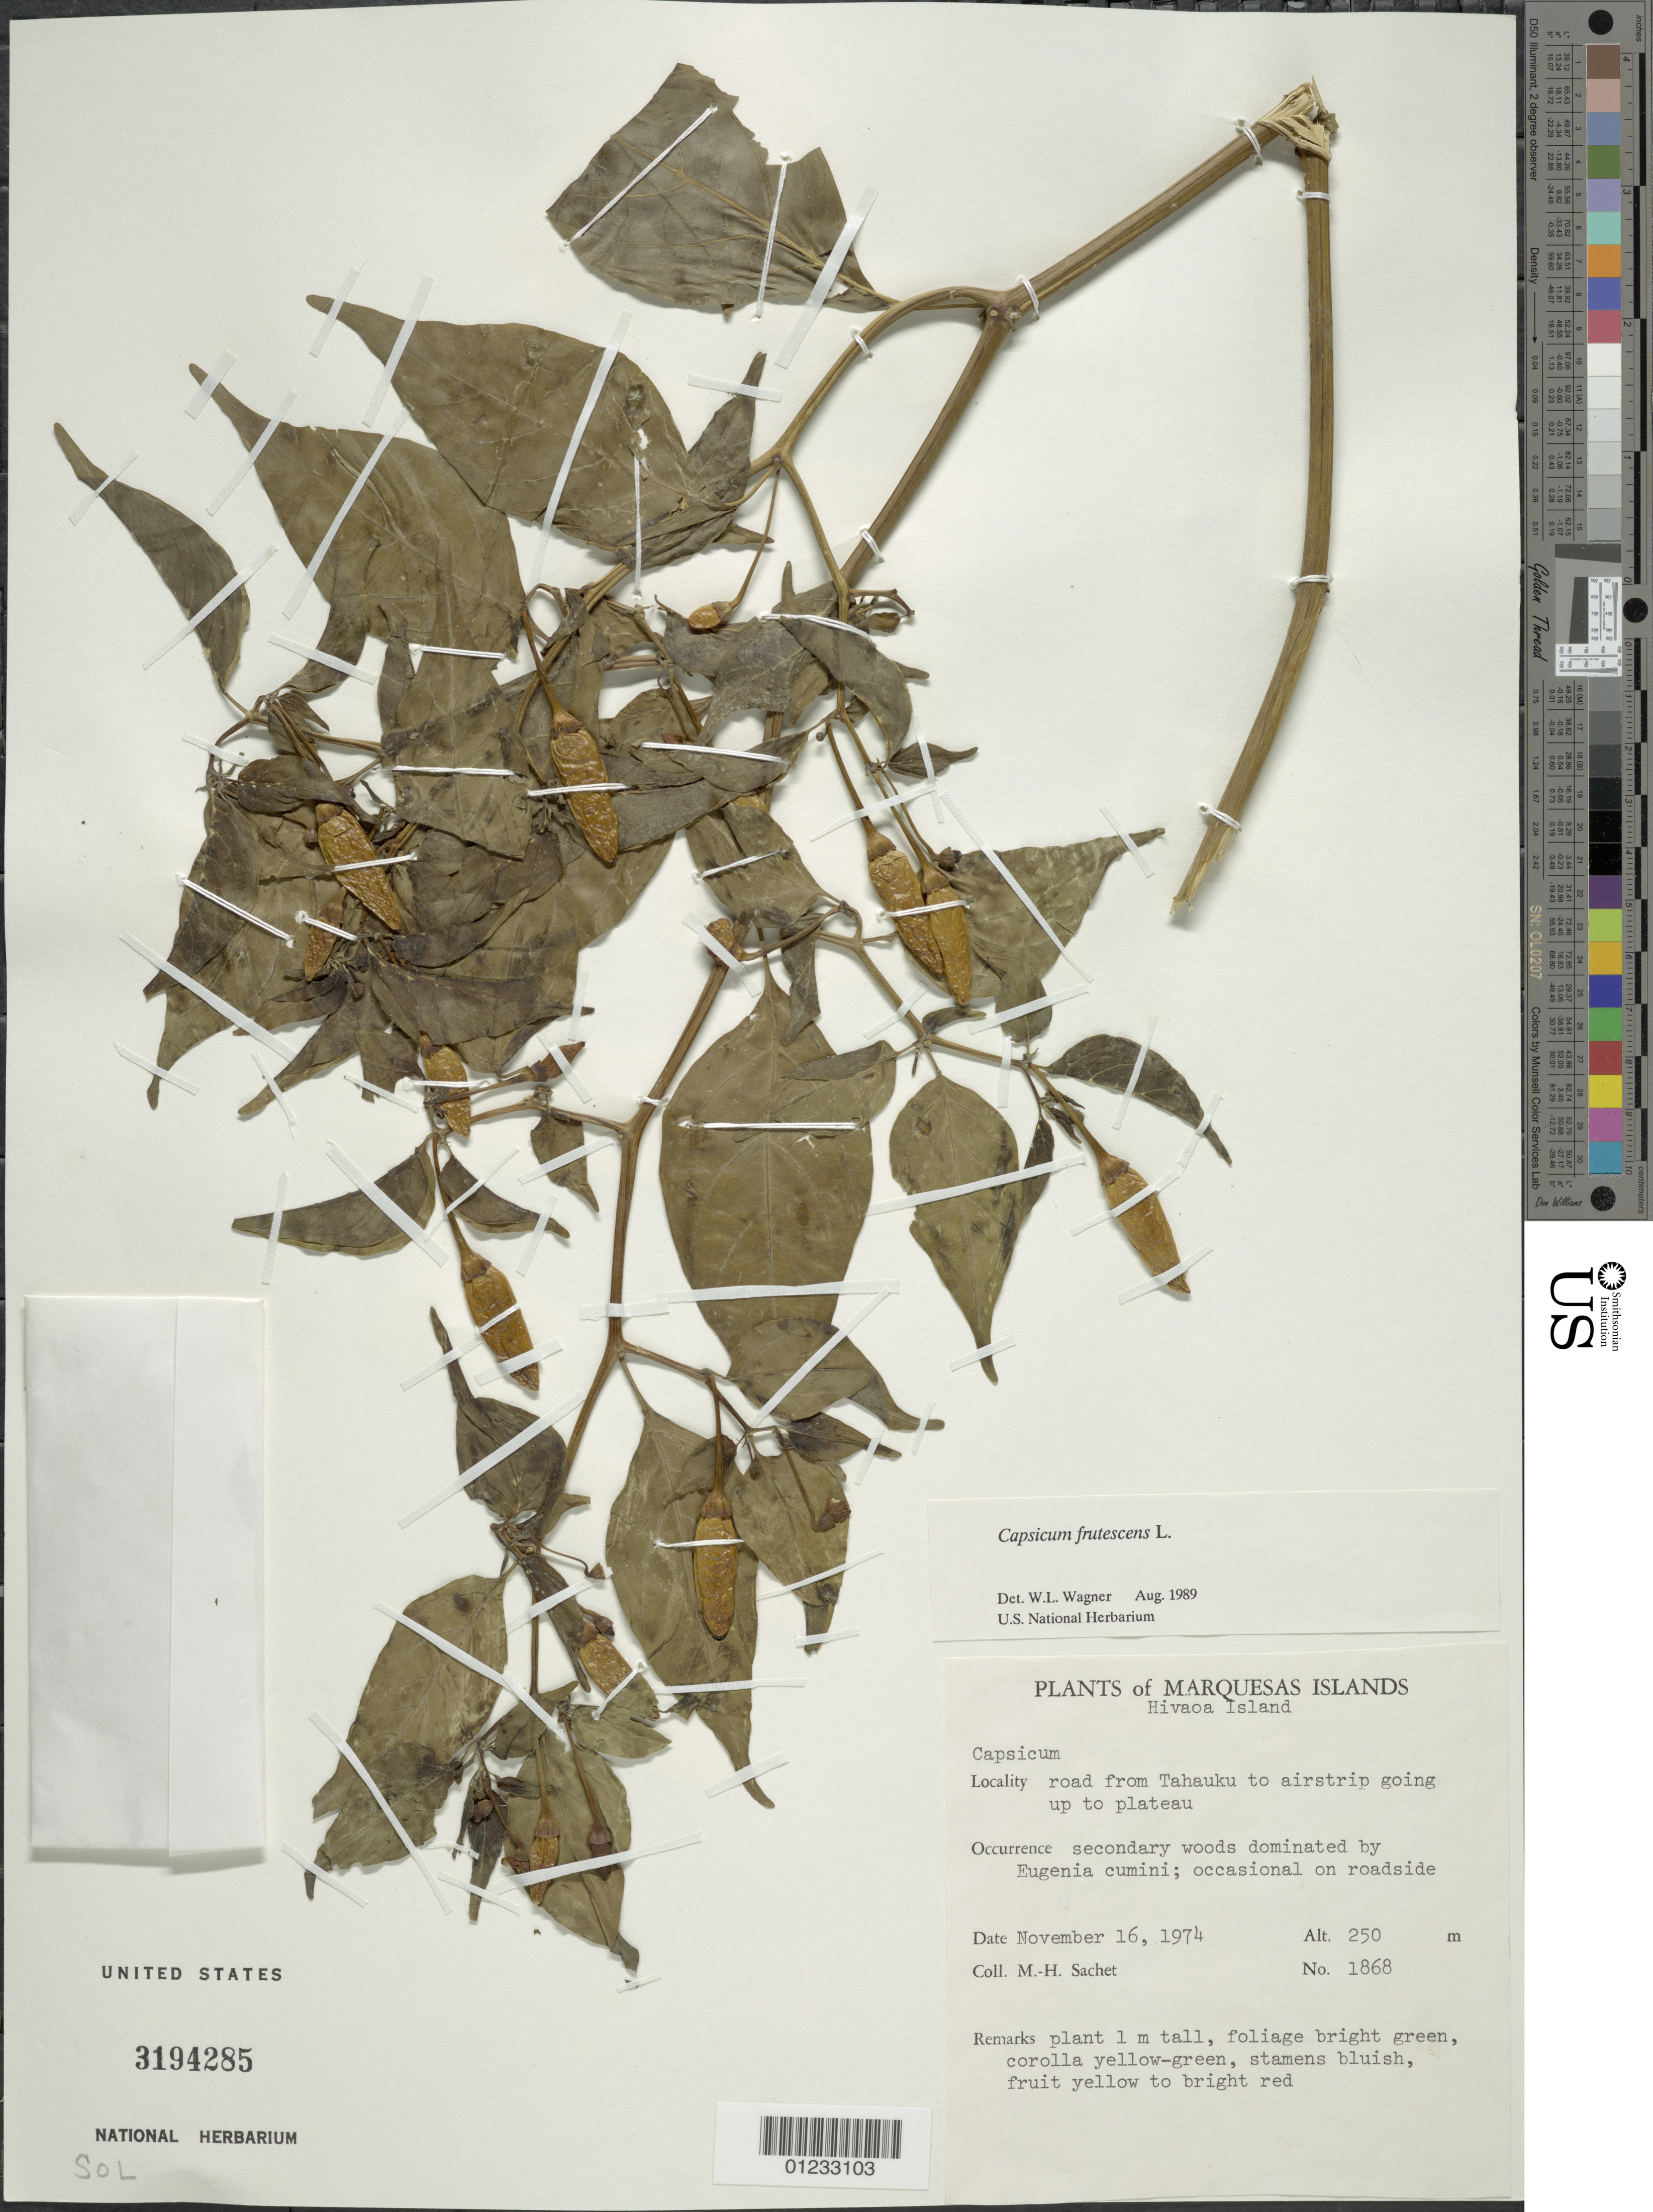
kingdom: Plantae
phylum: Tracheophyta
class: Magnoliopsida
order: Solanales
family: Solanaceae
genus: Capsicum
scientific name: Capsicum frutescens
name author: L.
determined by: Wagner, W. L., (BOT), Smithsonian Institution - National Museum of Natural History (UNITED STATES)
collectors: M.-H. Sachet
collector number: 1868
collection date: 1974-11-16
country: French Polynesia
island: Hiva Oa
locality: road from Tahauku to airstrip going up to plateau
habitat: Secondary woods dominated by Eugenia cumini, occasional on roadside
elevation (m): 250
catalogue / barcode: US 3194285